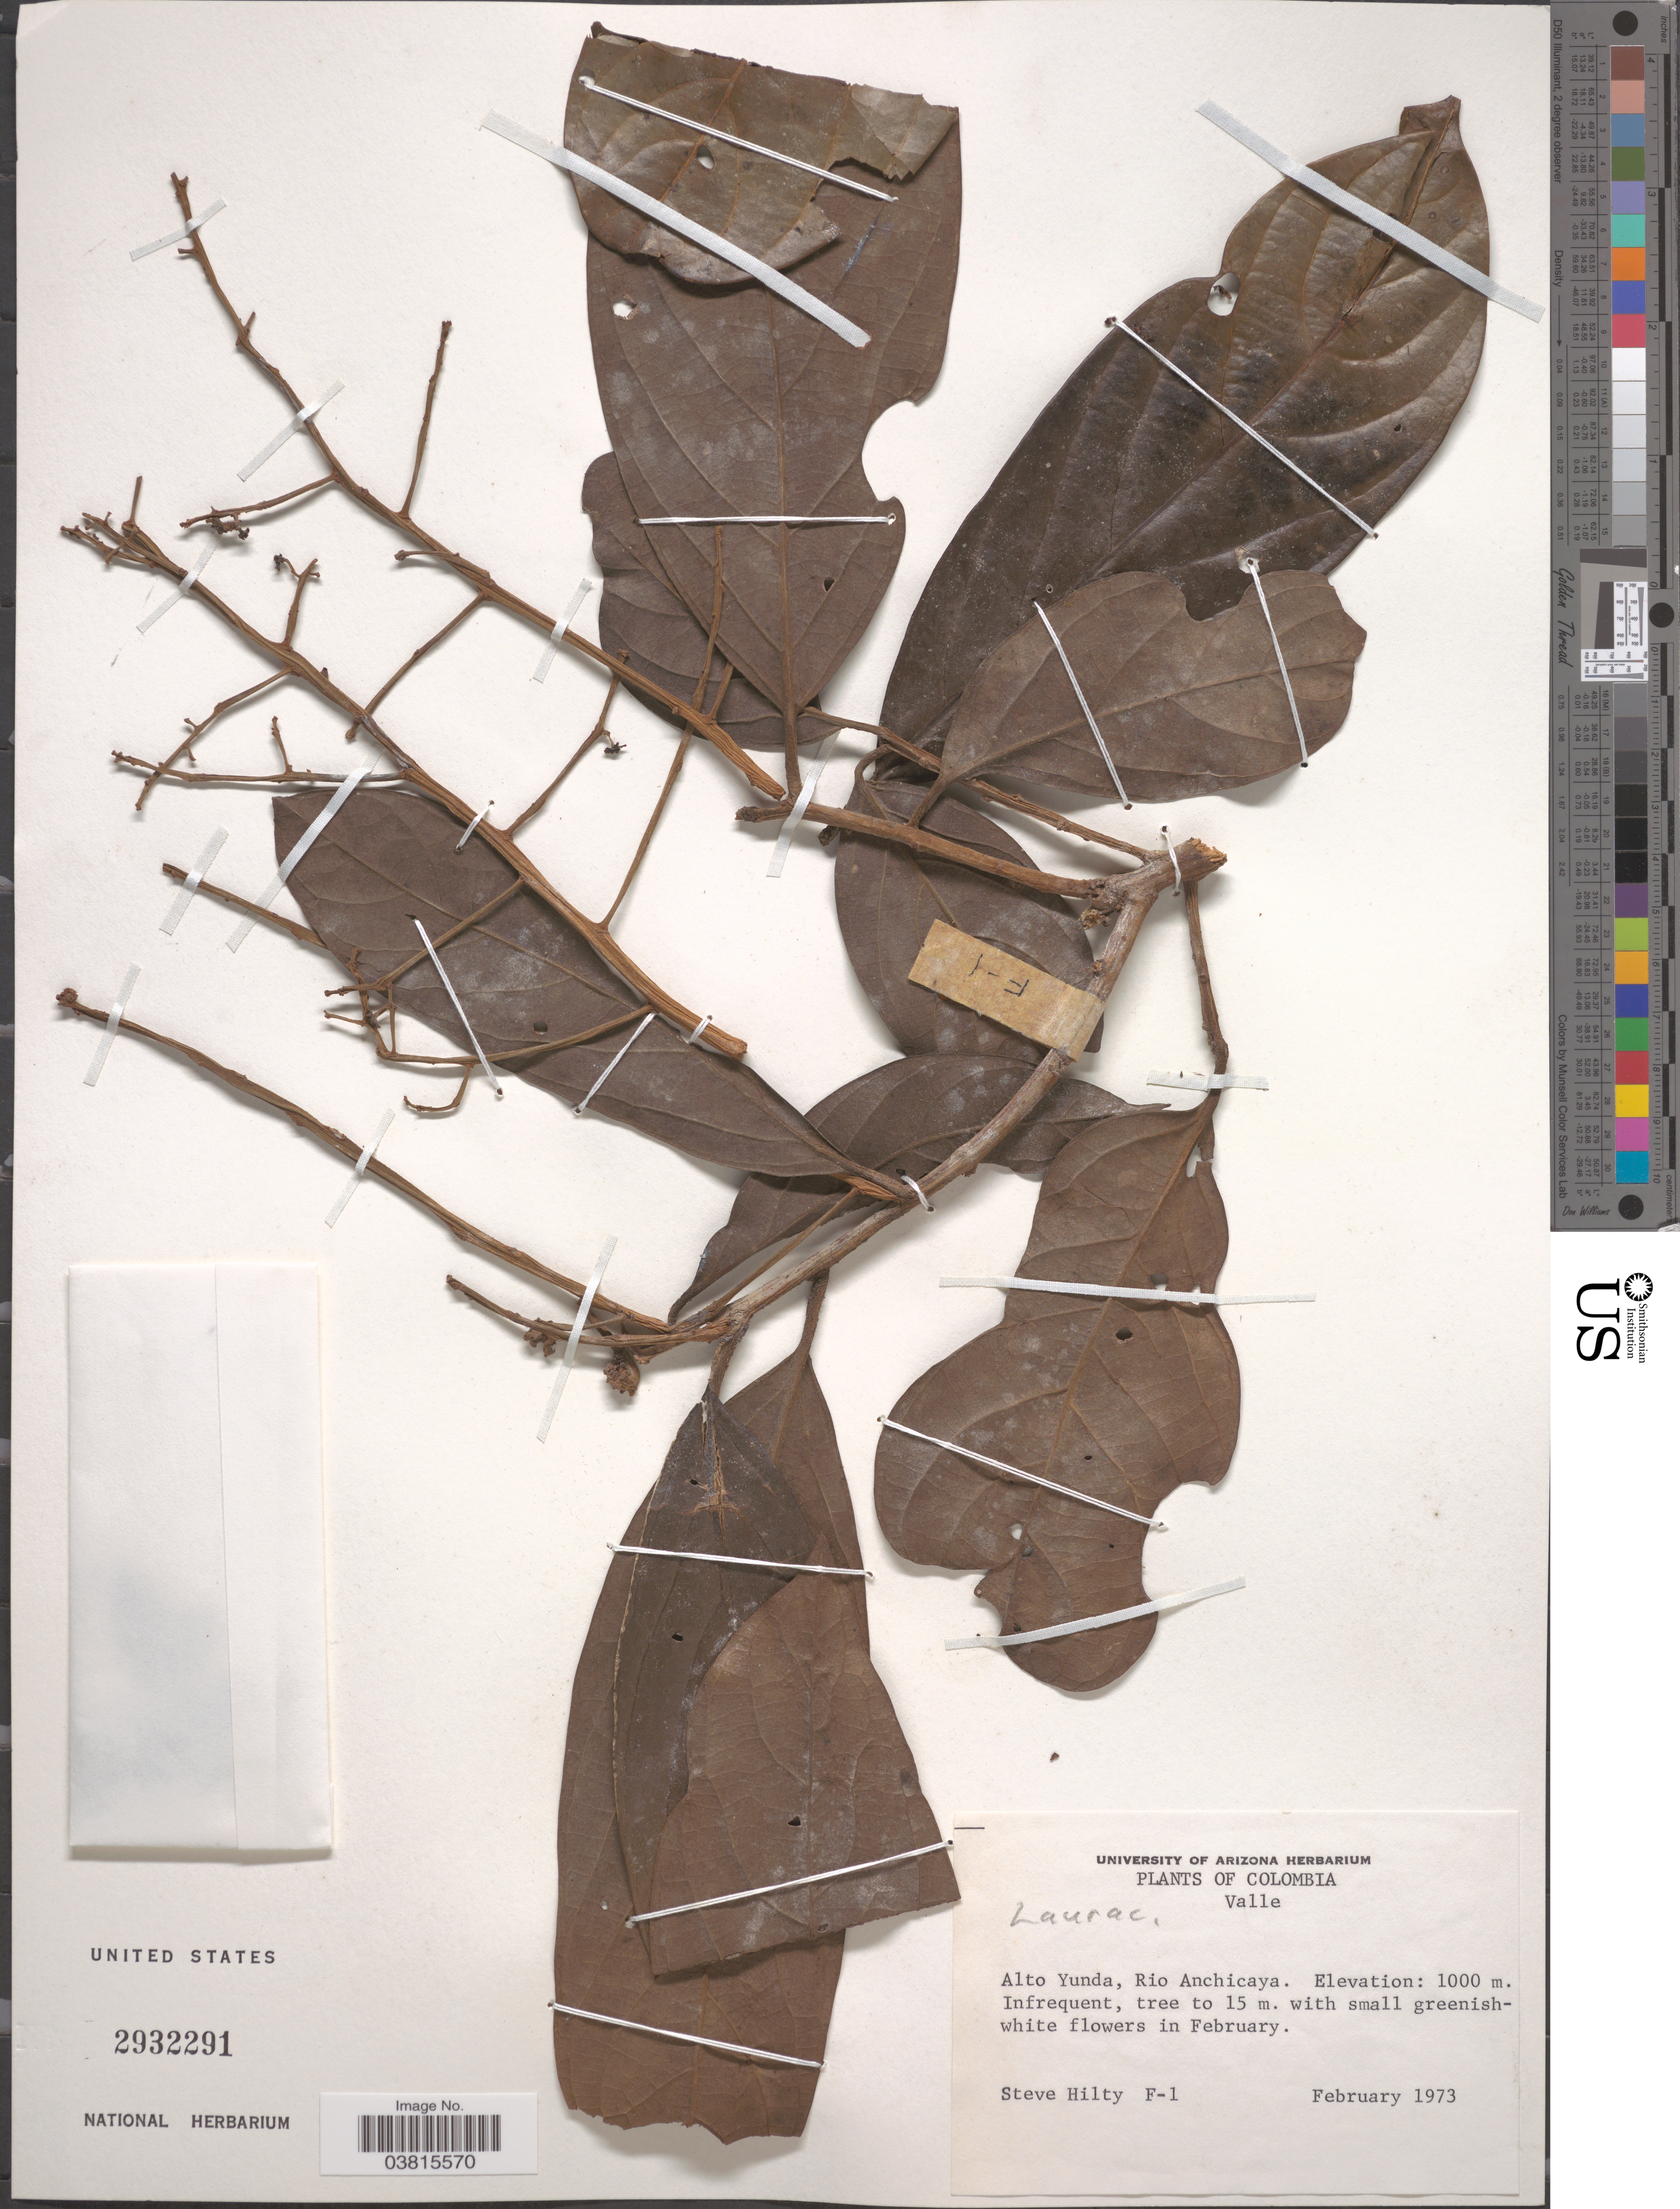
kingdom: Plantae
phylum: Tracheophyta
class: Magnoliopsida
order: Laurales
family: Lauraceae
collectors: S. Hilty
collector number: F-1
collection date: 1973-02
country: Colombia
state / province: Valle del Cauca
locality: Valle. Alto Yunda, Rio Anchicaya.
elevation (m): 1000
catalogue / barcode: US 2932291